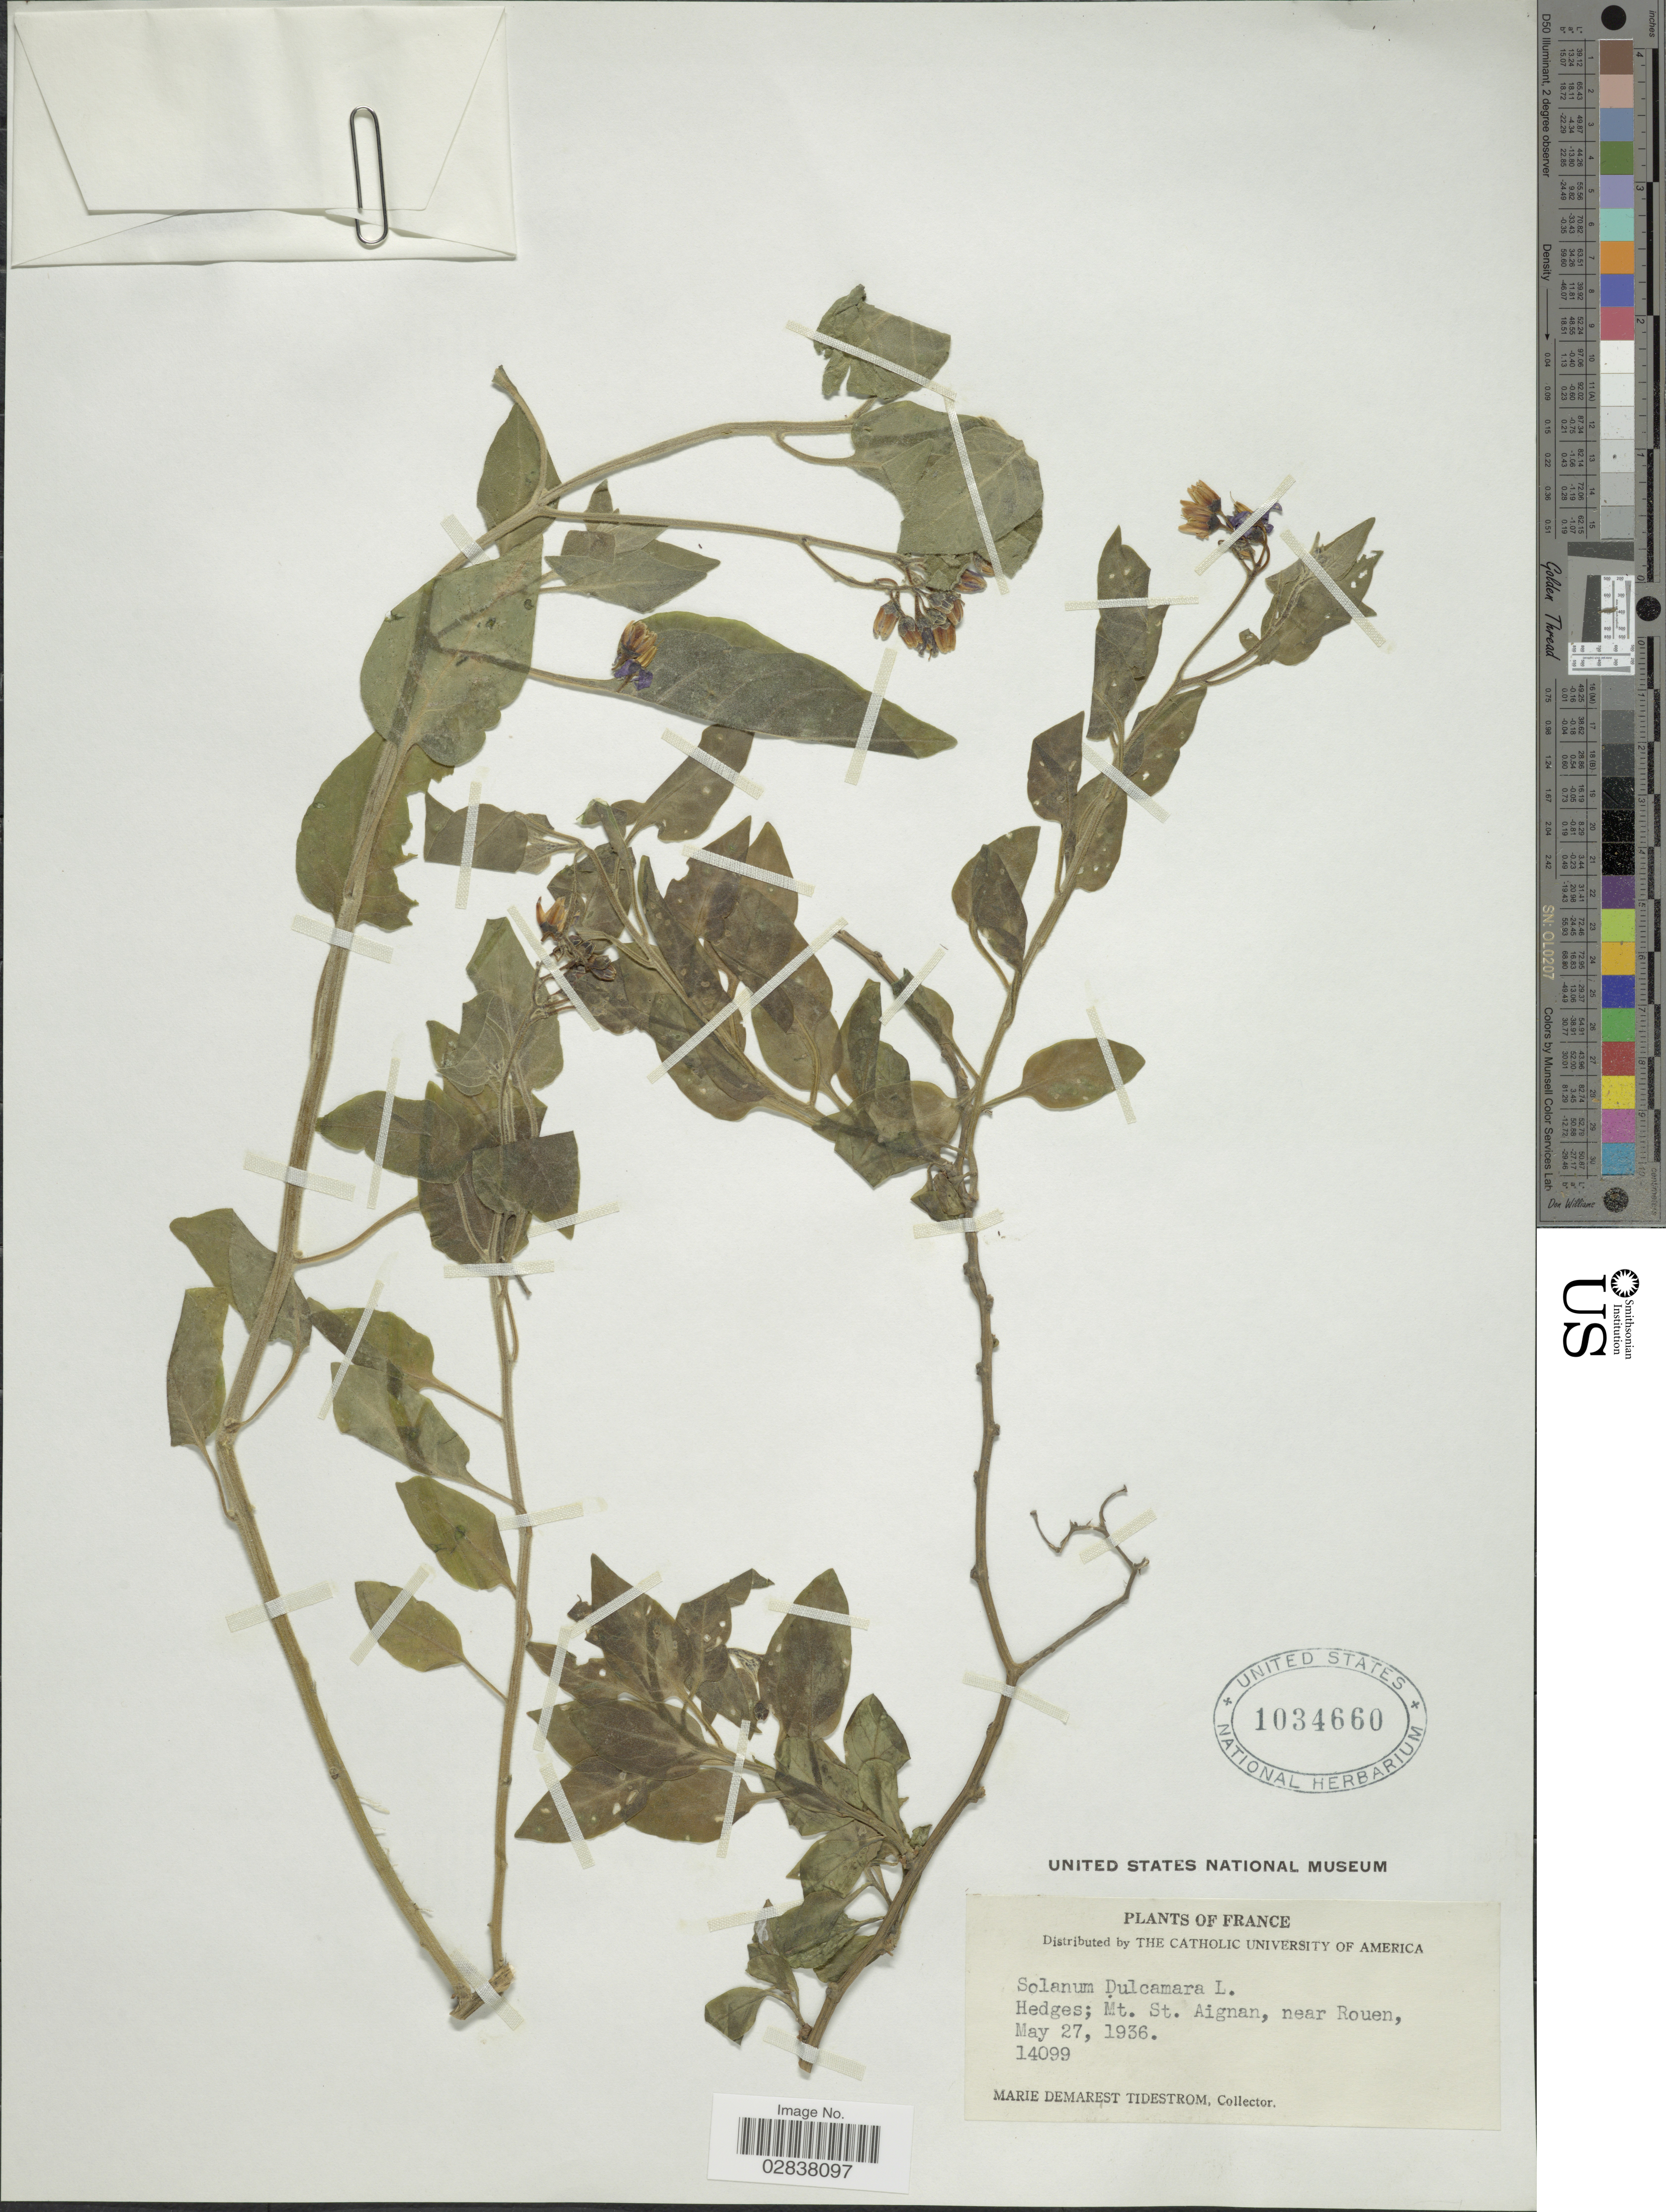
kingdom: Plantae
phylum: Tracheophyta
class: Magnoliopsida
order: Solanales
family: Solanaceae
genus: Solanum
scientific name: Solanum dulcamara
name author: L.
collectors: M. Tidestrom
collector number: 14099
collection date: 1936-05-27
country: France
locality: Hedges, Mt. St. Aignan, near Rouen.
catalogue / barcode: US 1034660